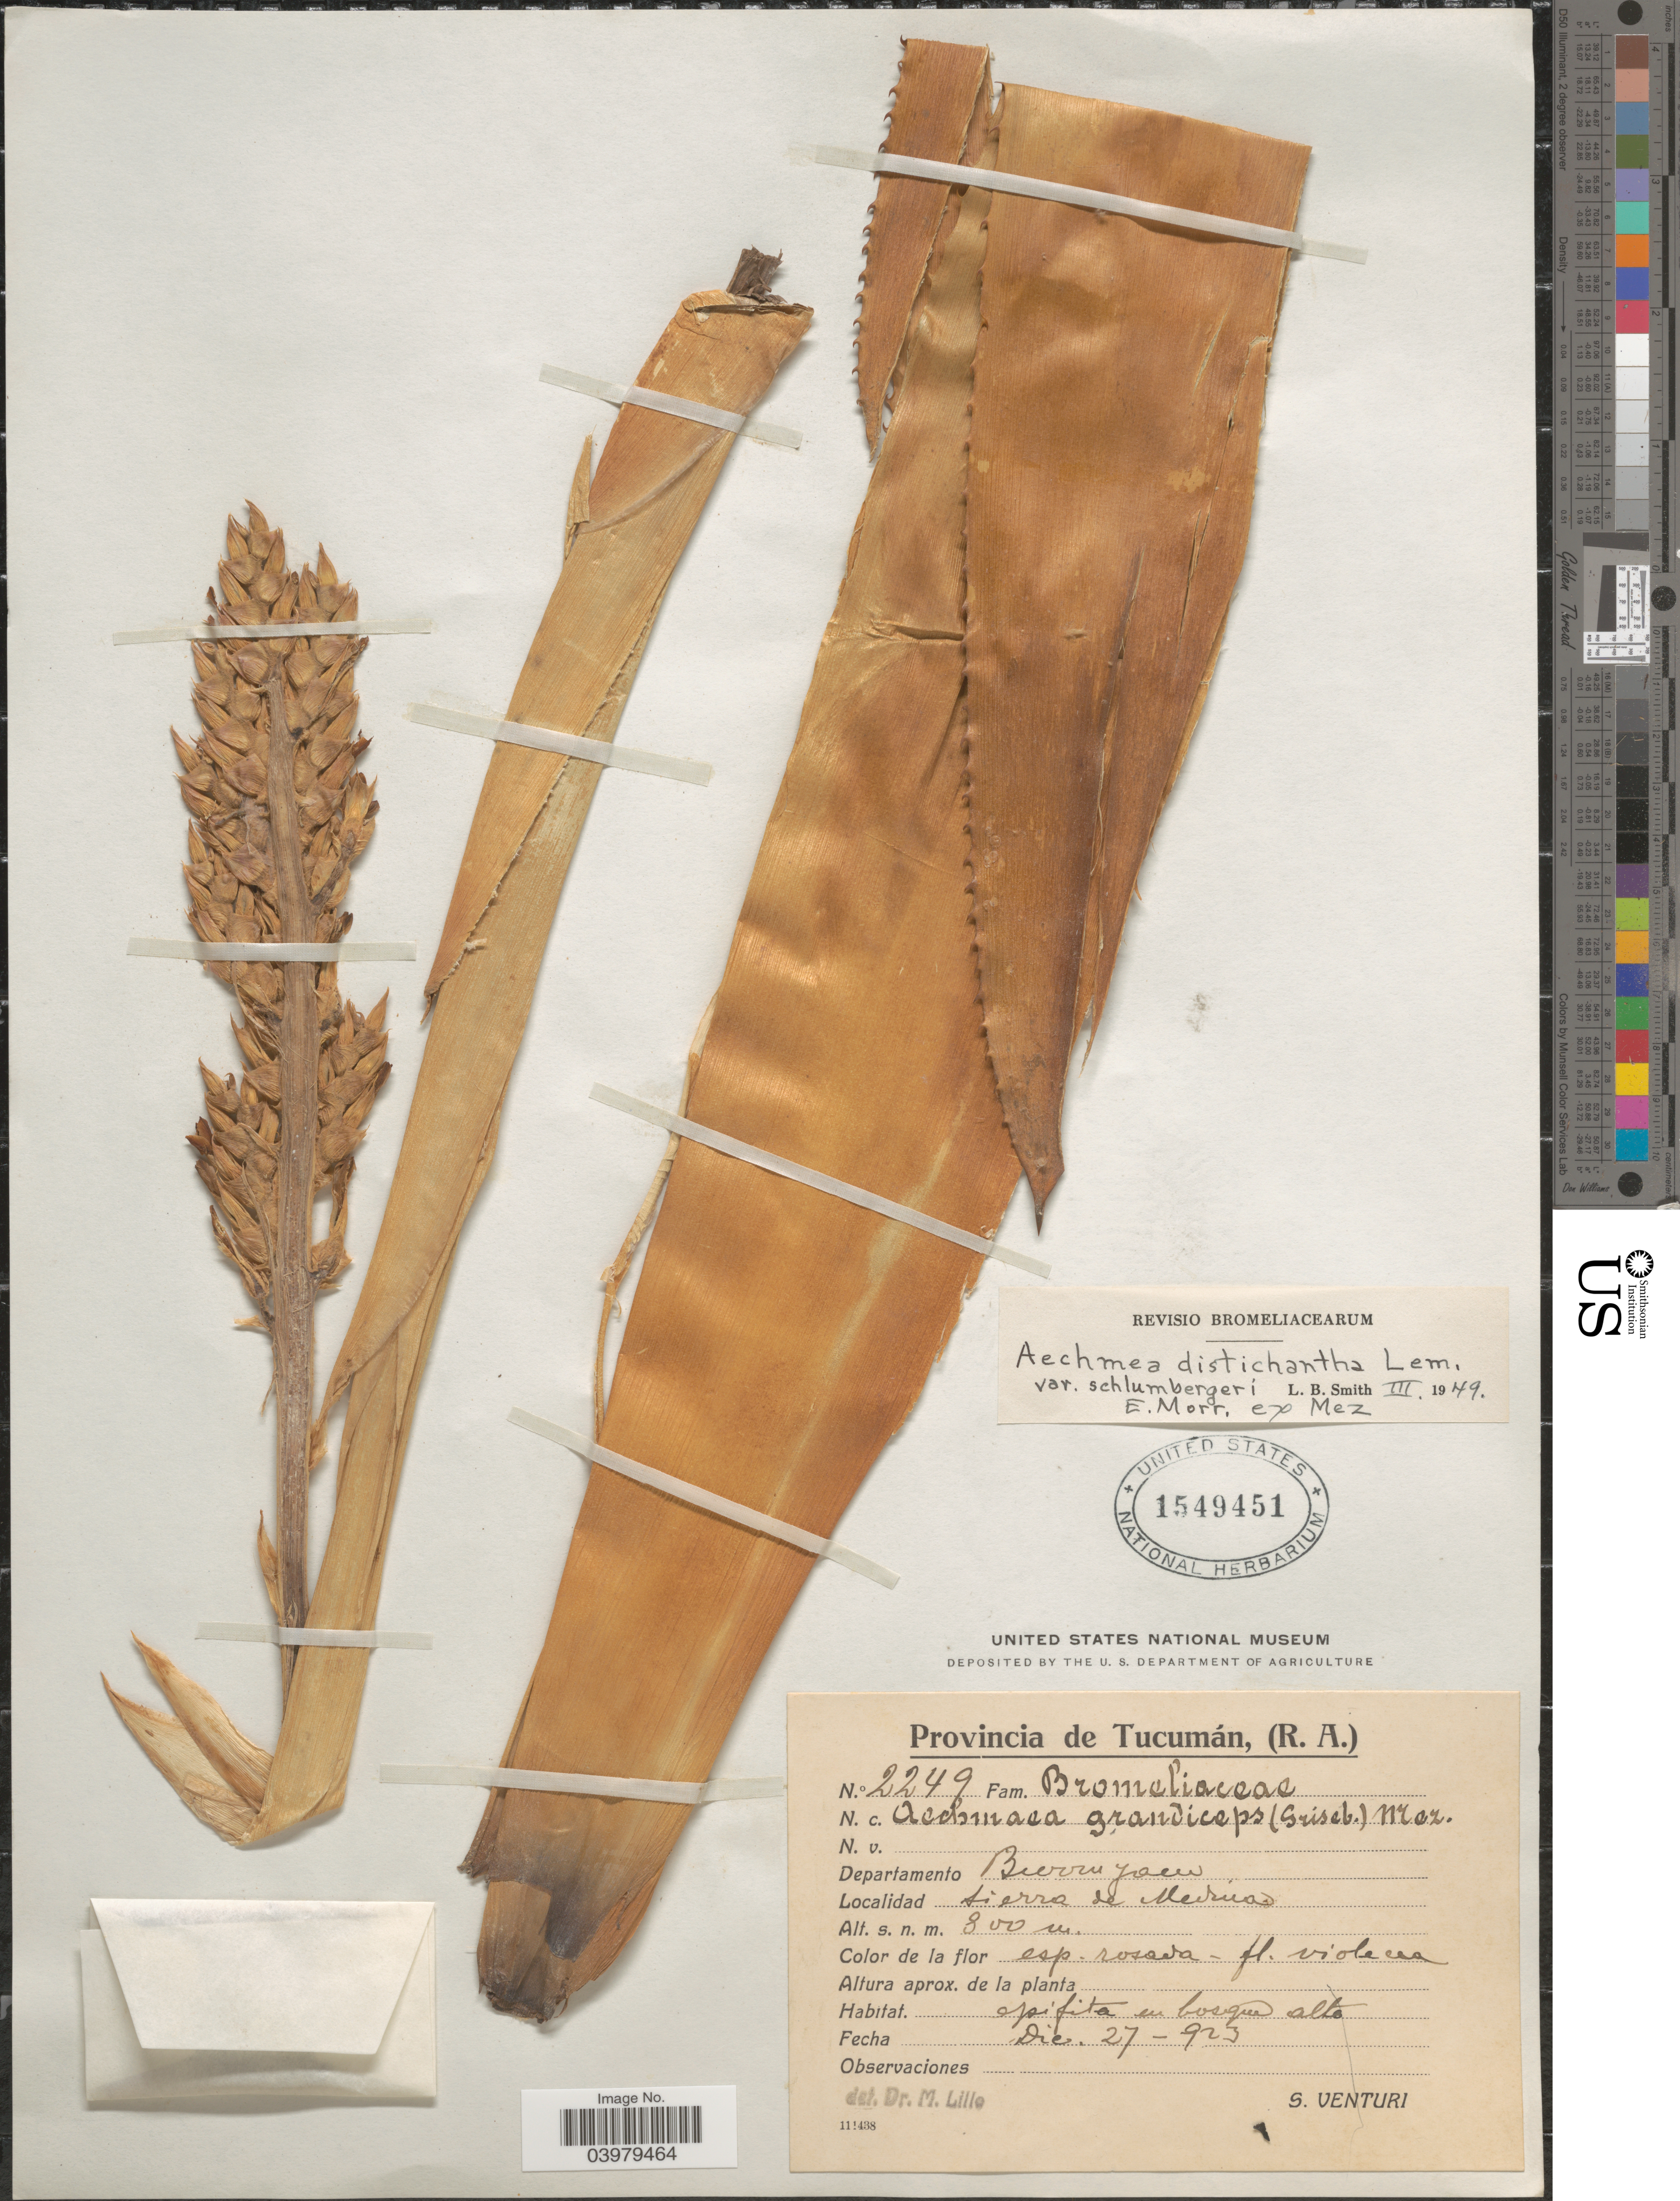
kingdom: Plantae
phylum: Tracheophyta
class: Liliopsida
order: Poales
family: Bromeliaceae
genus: Aechmea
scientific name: Aechmea distichantha var. schlumbergeri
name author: É. Morren ex Mez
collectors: S. Venturi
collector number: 2249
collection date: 1923-12-27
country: Argentina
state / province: Tucuman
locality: Departamento Burroyacu. Sierra de Medina.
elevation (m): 800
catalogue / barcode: US 1549451